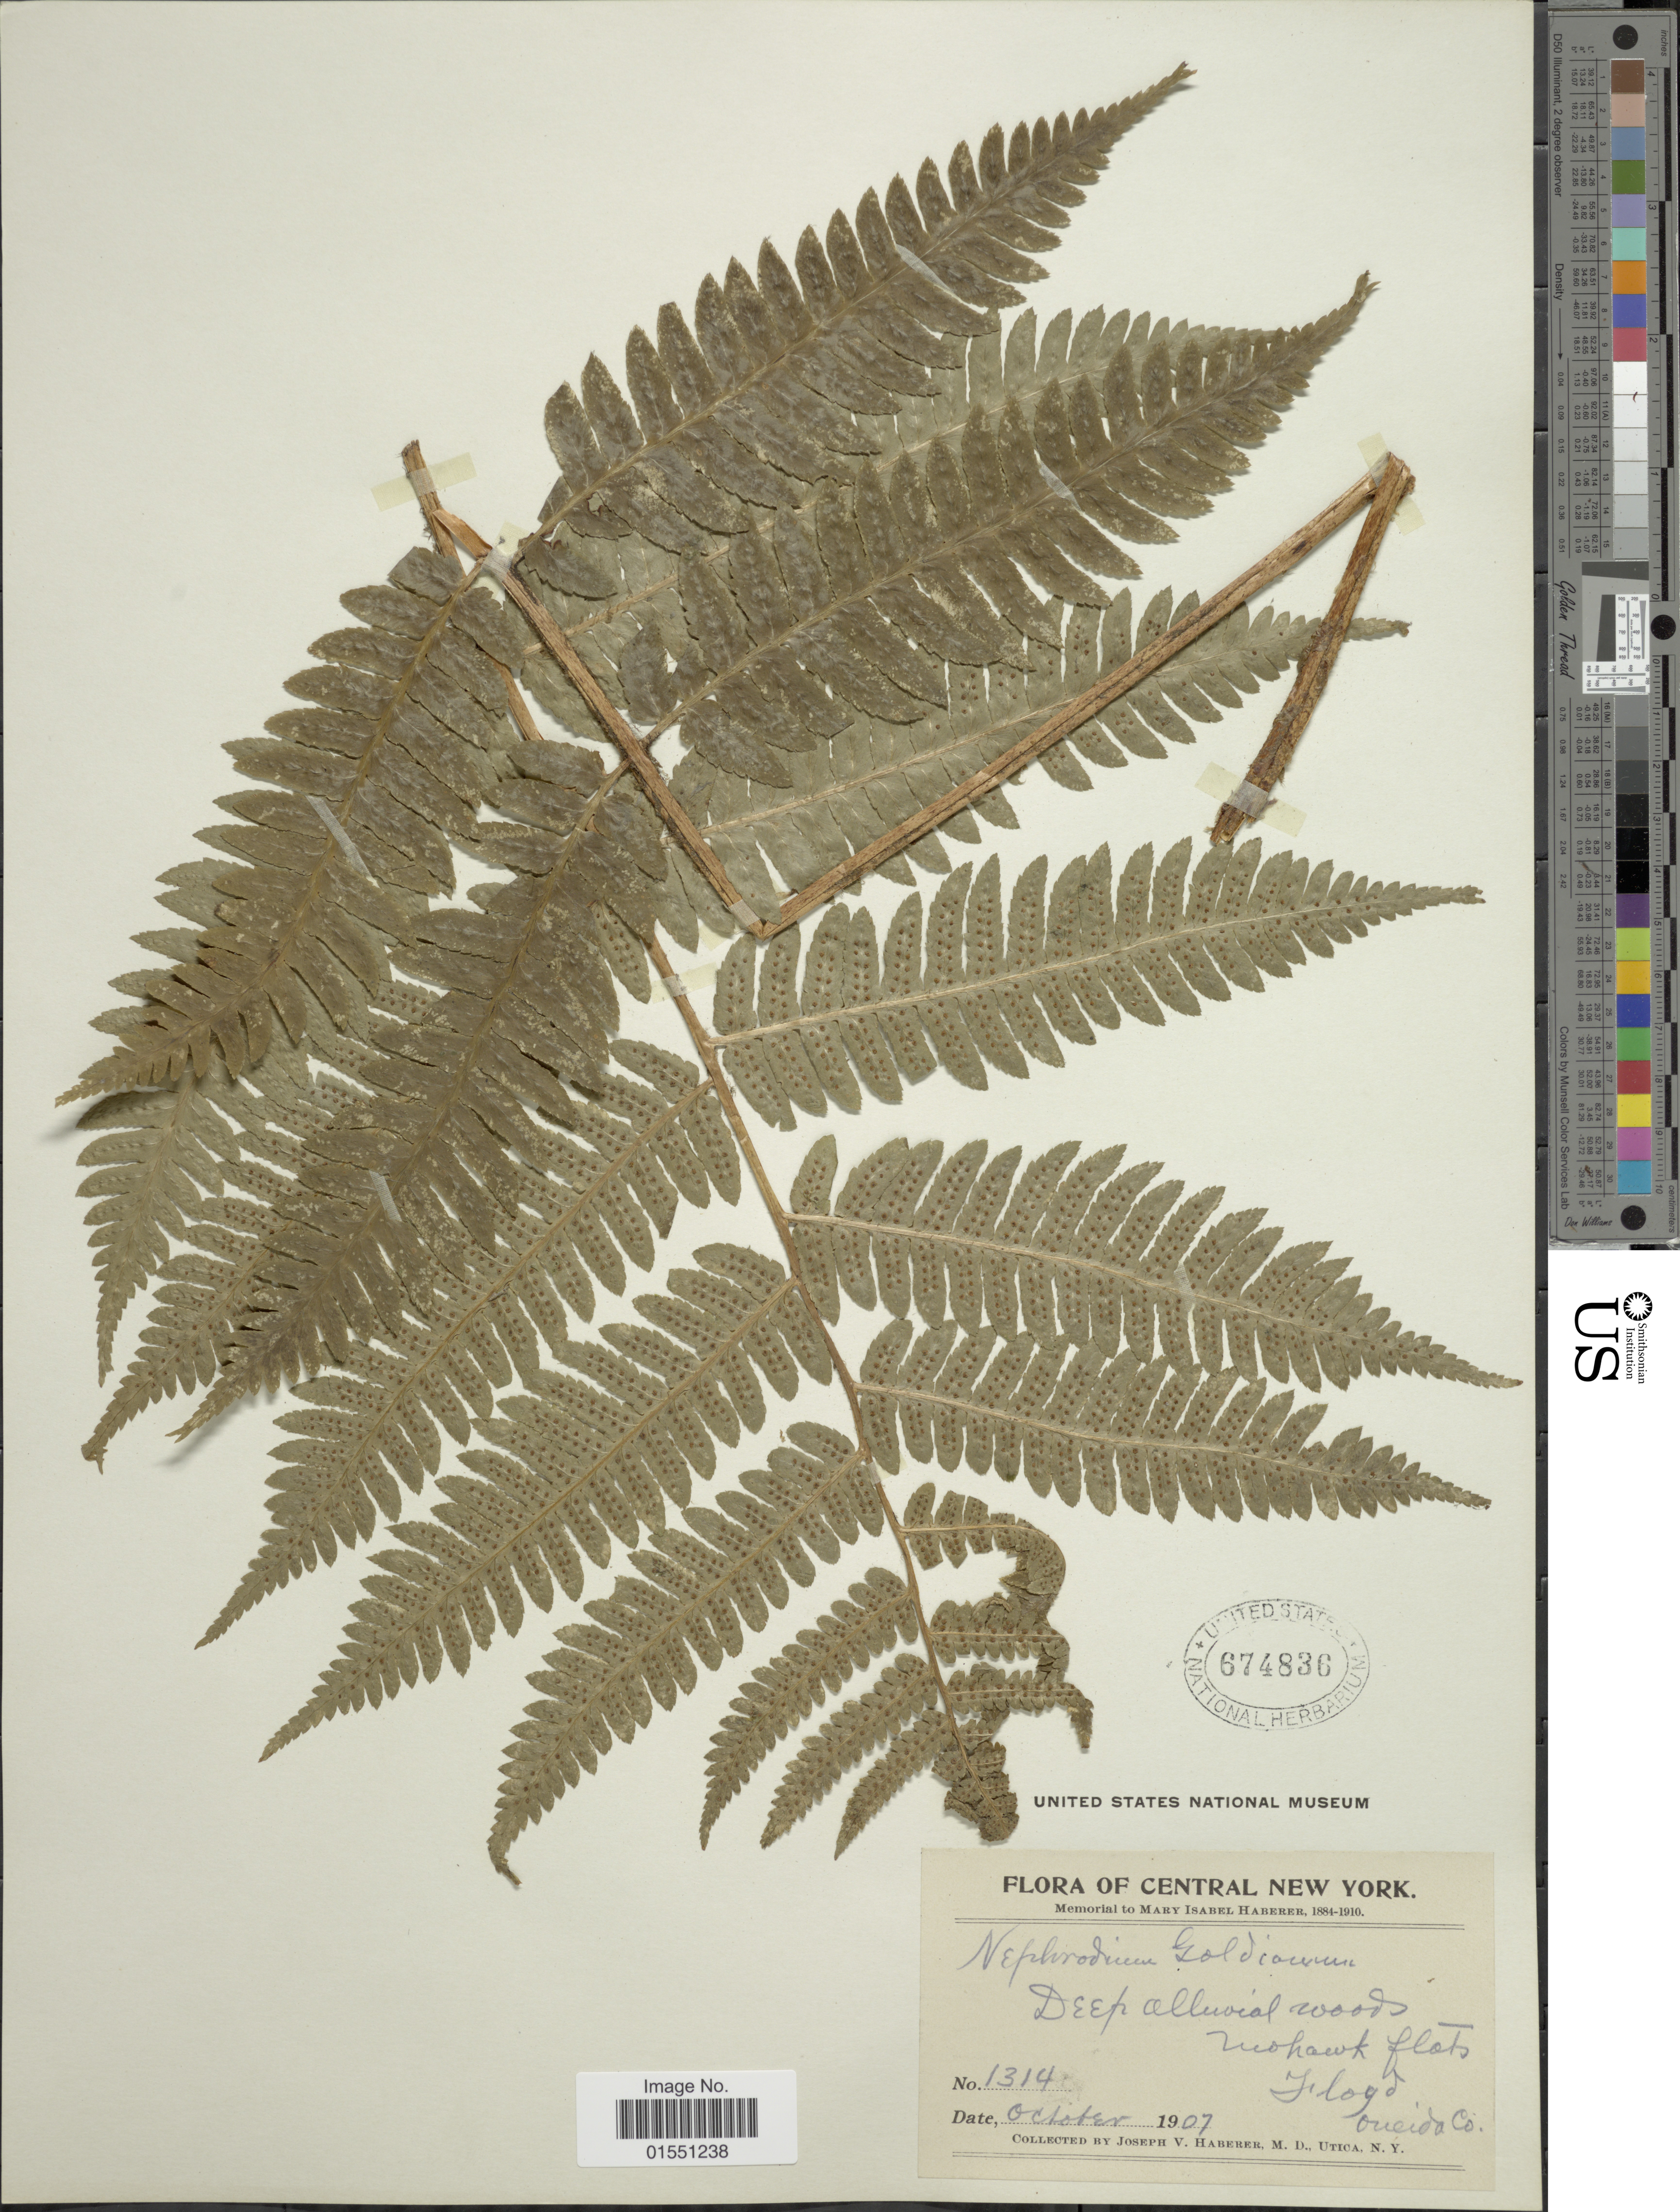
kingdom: Plantae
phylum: Tracheophyta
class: Polypodiopsida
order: Polypodiales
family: Dryopteridaceae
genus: Dryopteris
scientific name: Dryopteris goldiana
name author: (Hook. ex Goldie) A. Gray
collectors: J. V. Haberer & M. Utica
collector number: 1314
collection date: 1907-10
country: United States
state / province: New York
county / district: Oneida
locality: Central New York. Neohawk flats, J. logd. Oneida Co.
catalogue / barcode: US 674836